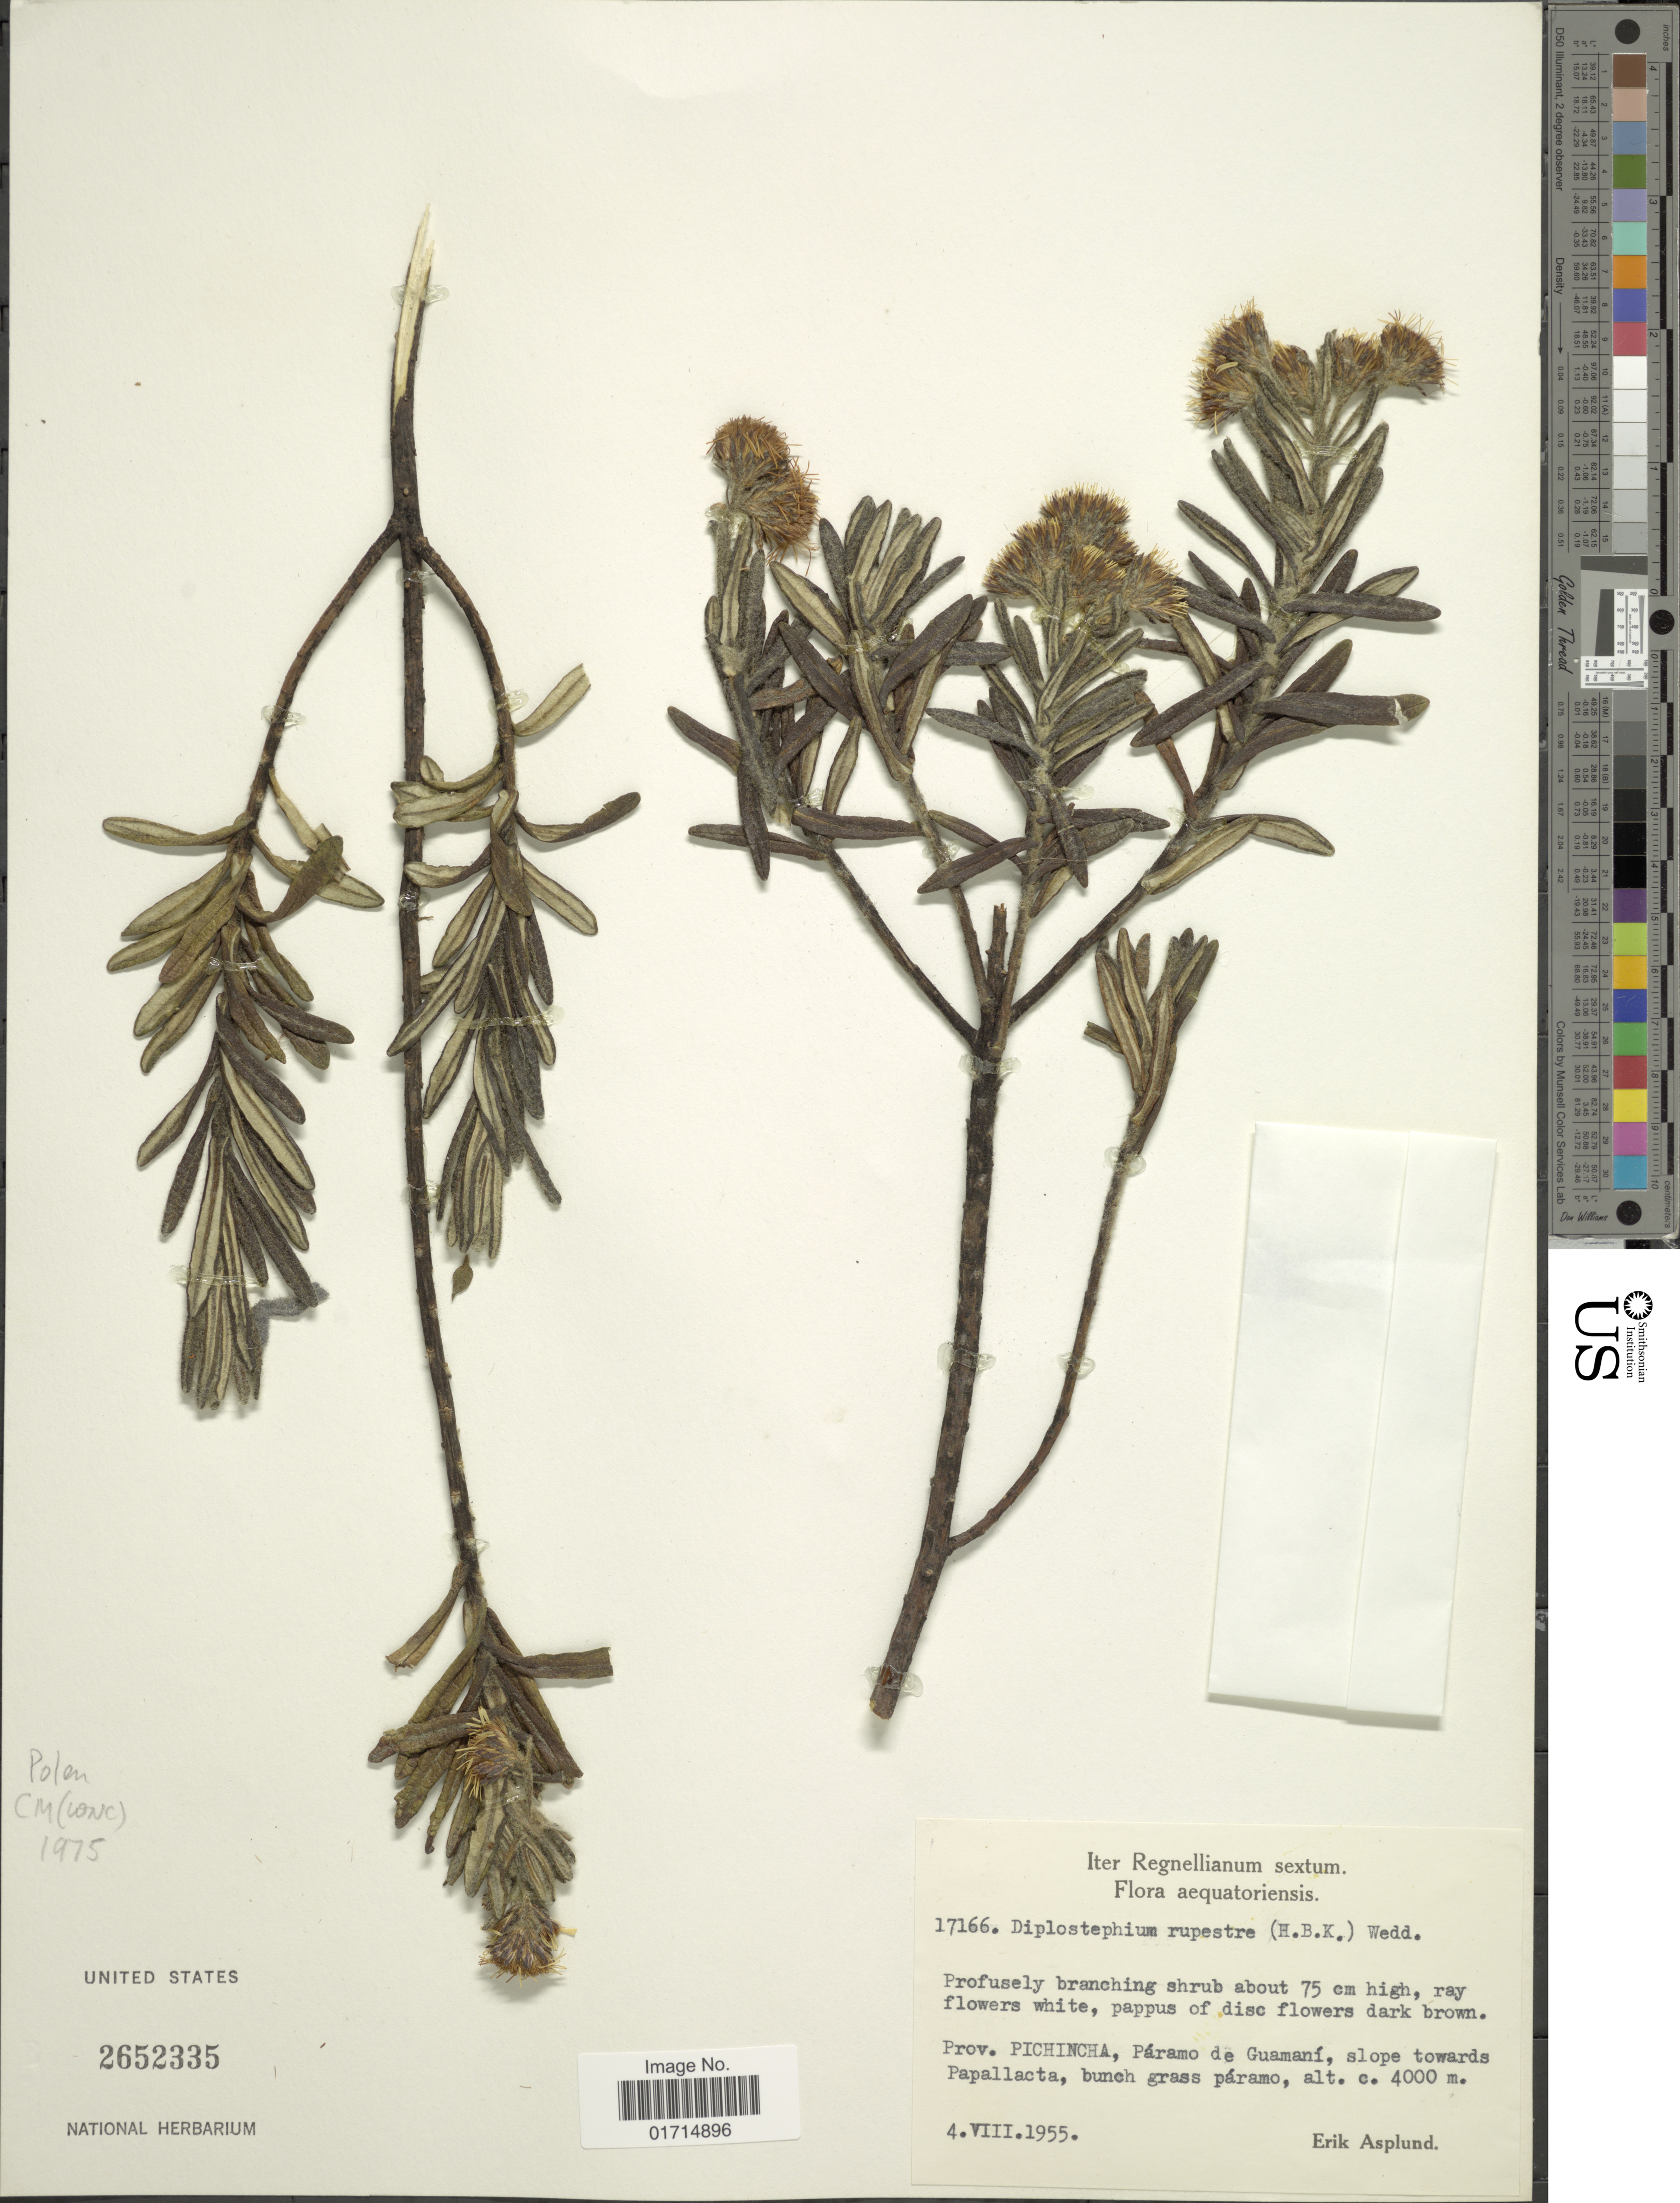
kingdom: Plantae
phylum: Tracheophyta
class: Magnoliopsida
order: Asterales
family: Asteraceae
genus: Diplostephium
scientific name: Diplostephium rupestre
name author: (Kunth) Wedd.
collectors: E. Asplund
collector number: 17166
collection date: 1955-08-04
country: Ecuador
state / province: Pichincha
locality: Paramo de Guamani, slope towards Papallacta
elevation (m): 4000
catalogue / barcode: US 2652335